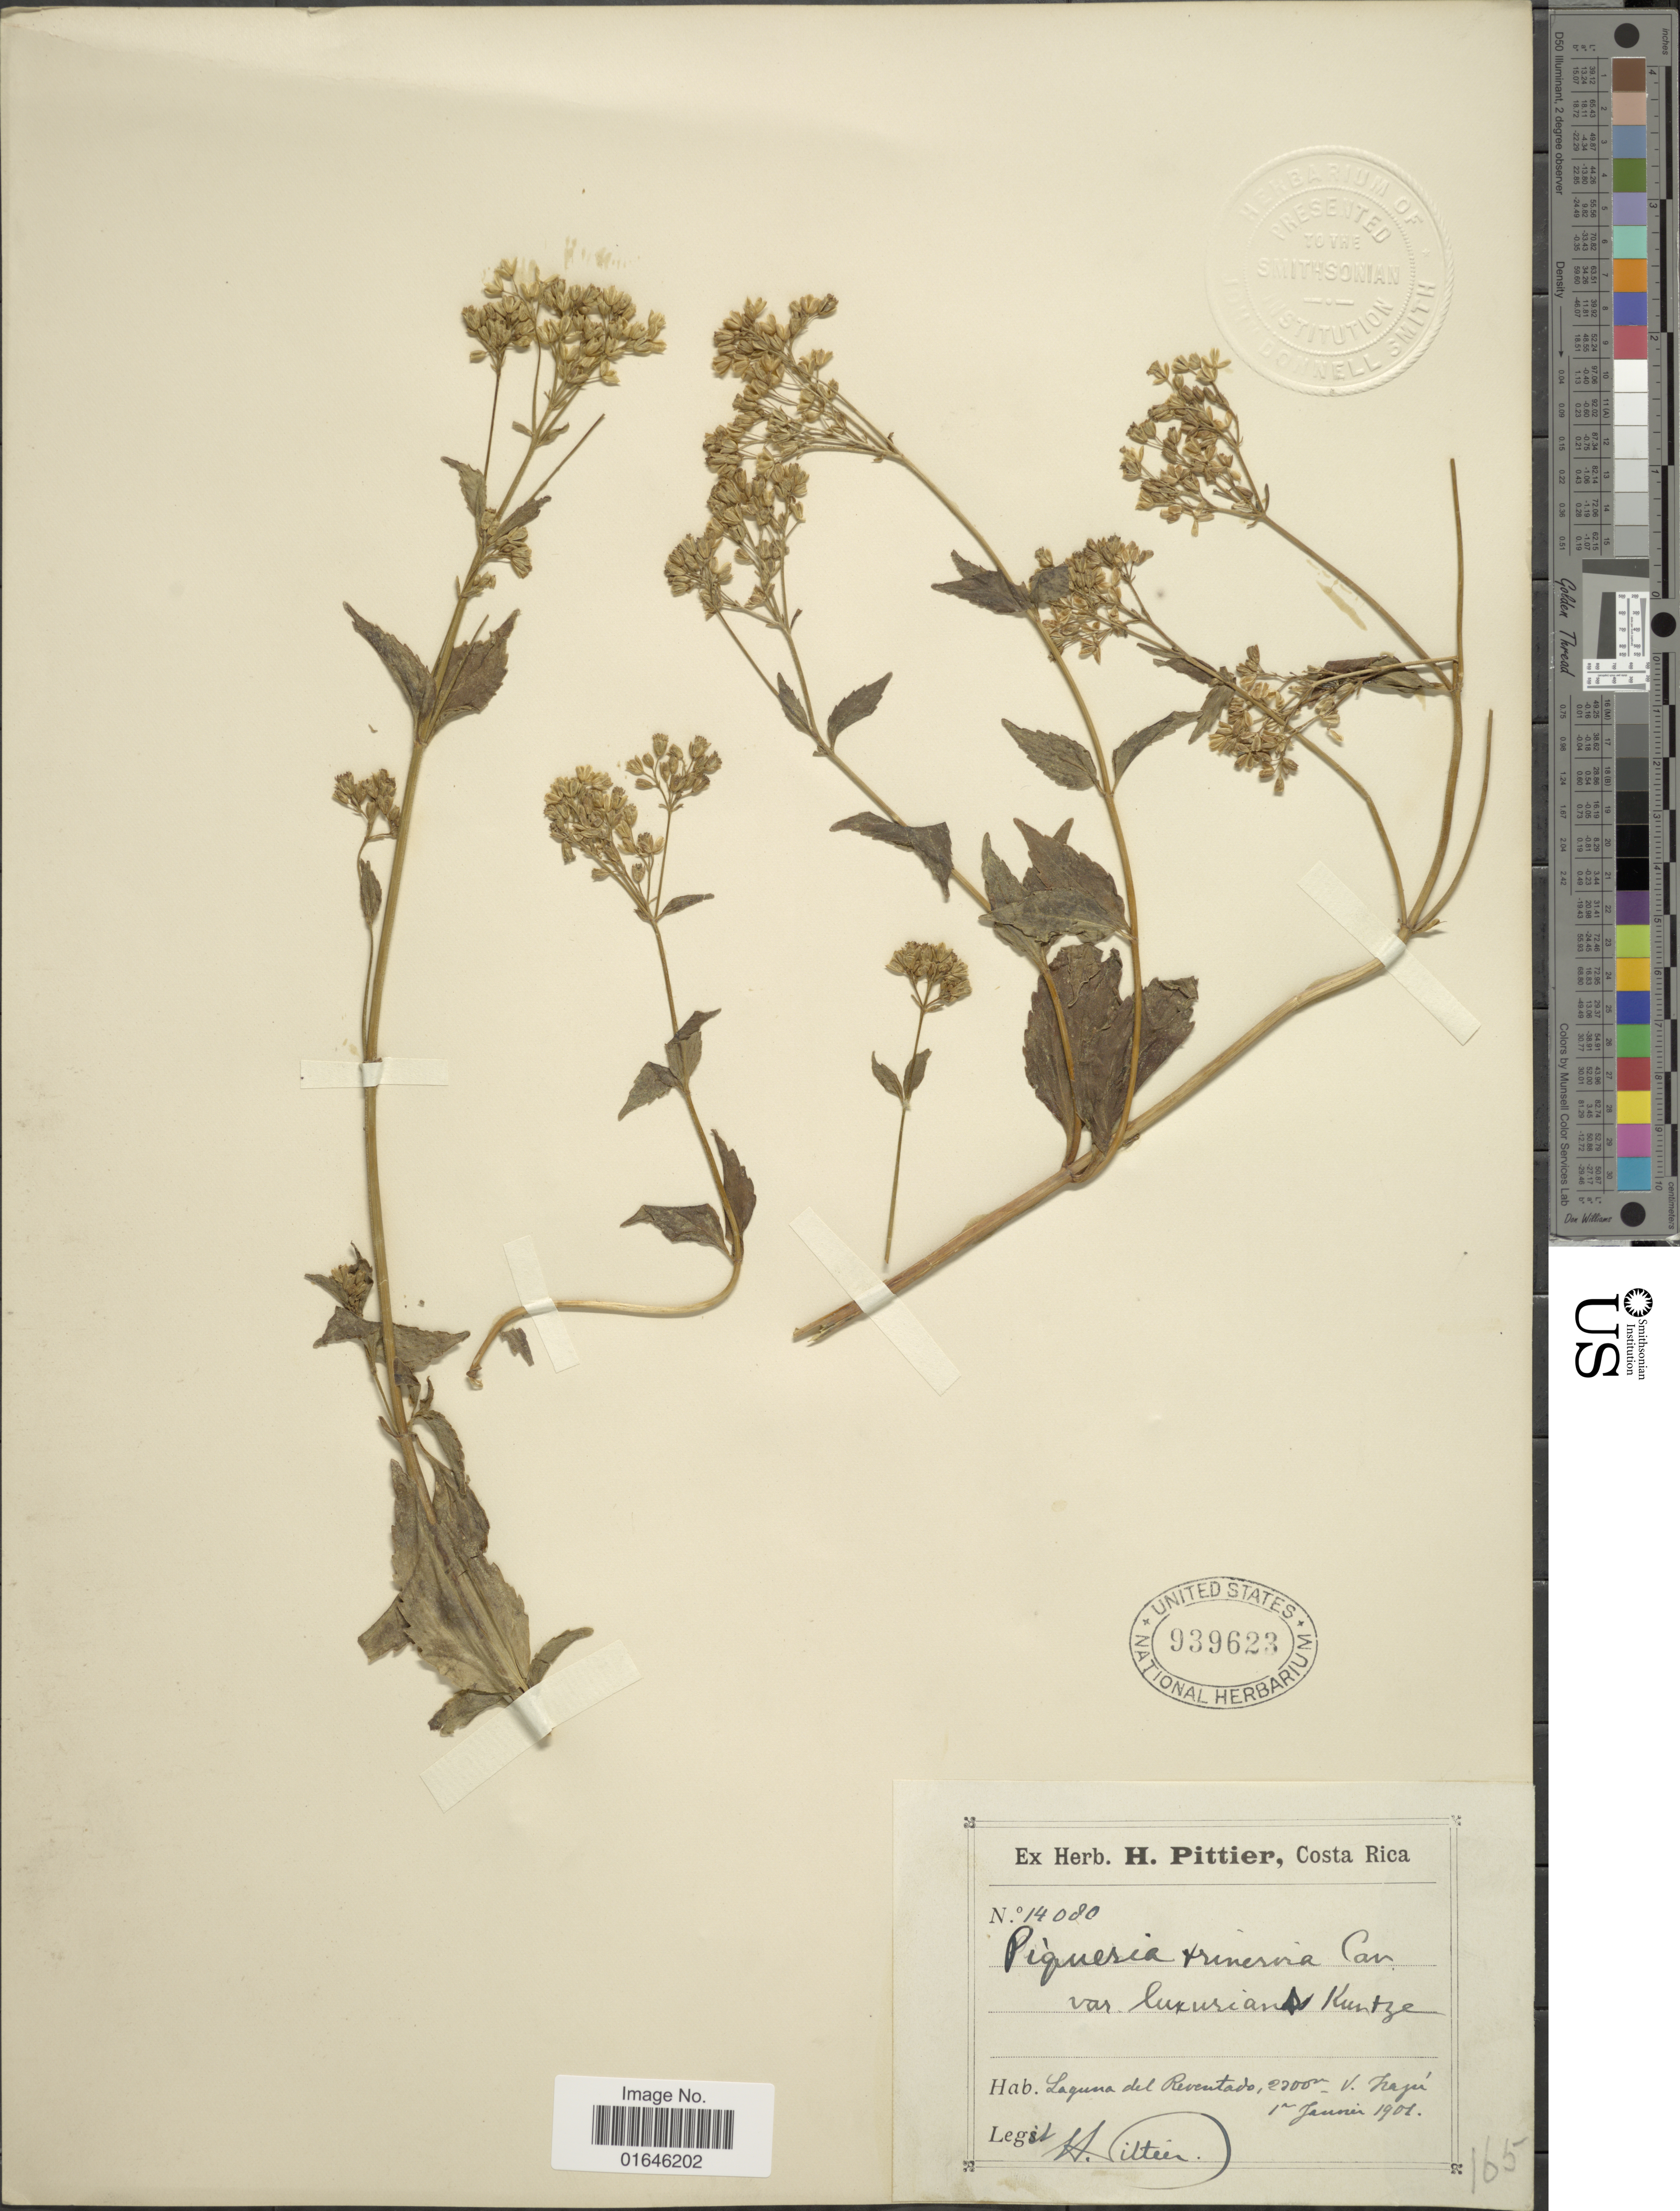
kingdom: Plantae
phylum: Tracheophyta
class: Magnoliopsida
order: Asterales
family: Asteraceae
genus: Piqueria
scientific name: Piqueria trinervia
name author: Cav.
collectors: H. F. Pittier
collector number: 14080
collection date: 1901-01-01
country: Costa Rica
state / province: Cartago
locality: Laguna, del Reventado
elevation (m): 2200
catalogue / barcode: US 939623